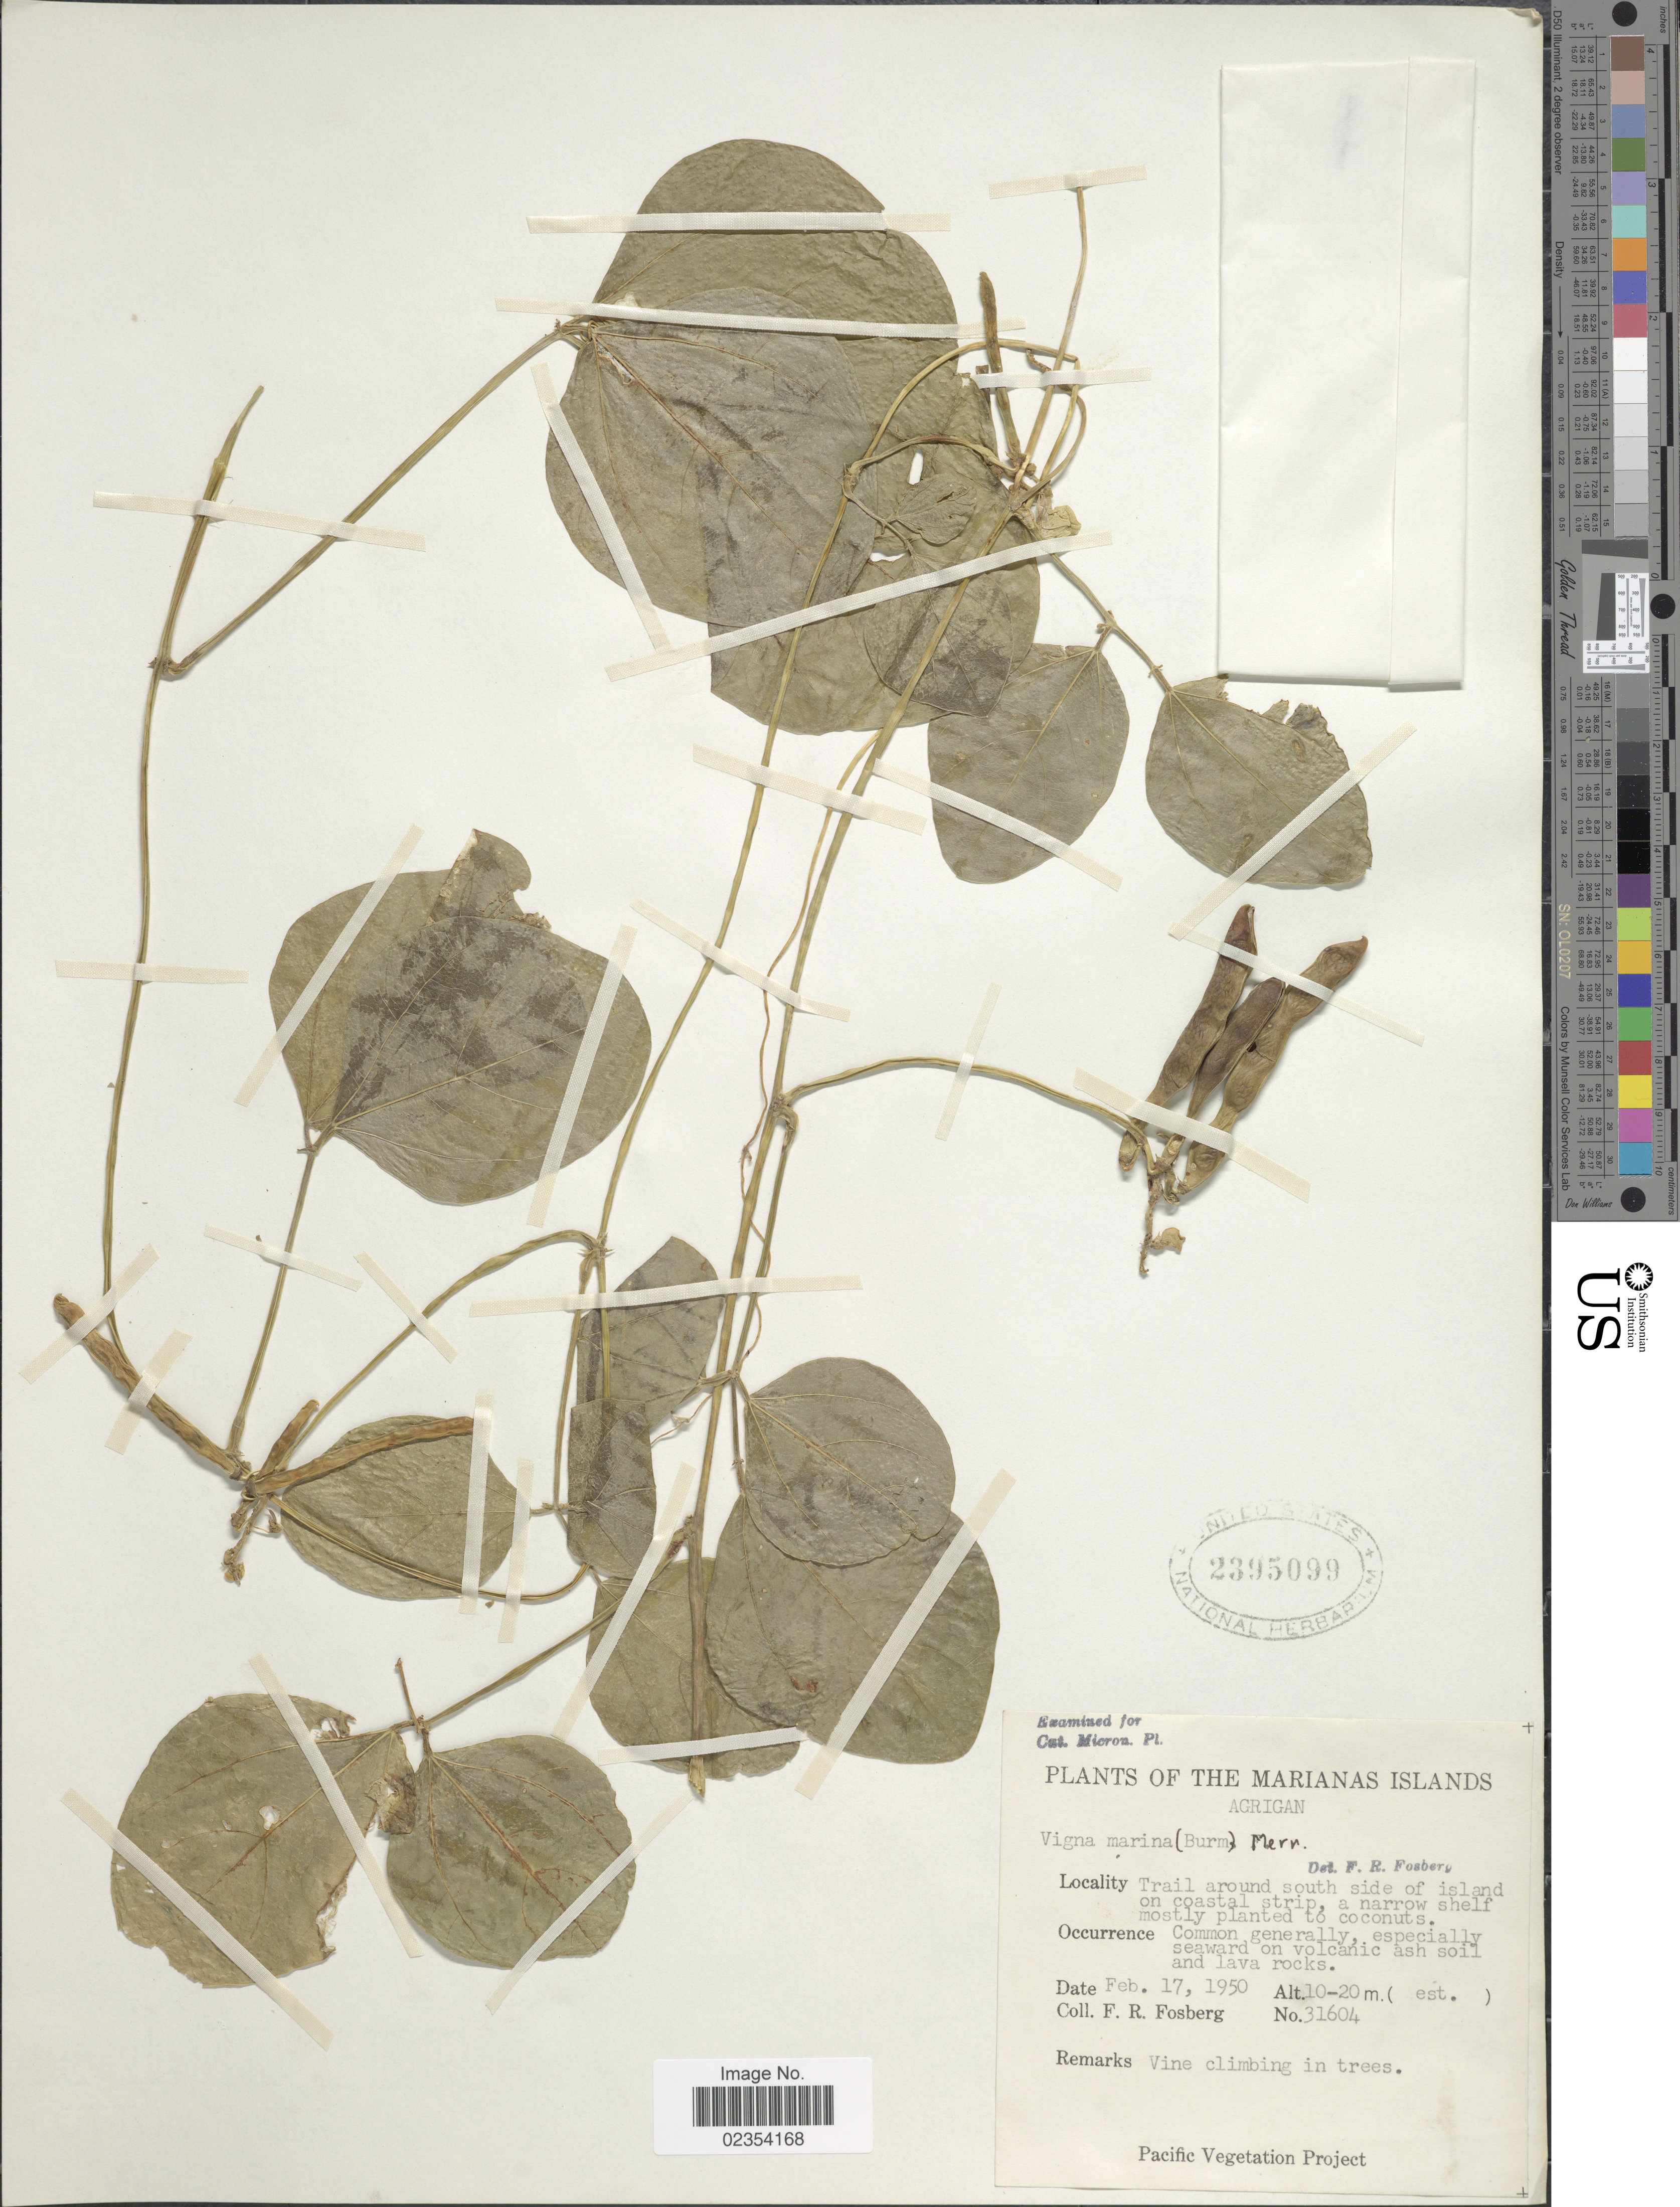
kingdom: Plantae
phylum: Tracheophyta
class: Magnoliopsida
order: Fabales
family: Fabaceae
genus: Vigna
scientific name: Vigna marina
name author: (Burm.) Merr.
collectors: F. R. Fosberg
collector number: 31604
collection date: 1950-02-17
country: Northern Mariana Islands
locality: The Mariana Islands, Agrigan, Trail around south side of island on coatal strip.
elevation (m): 10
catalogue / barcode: US 2395099